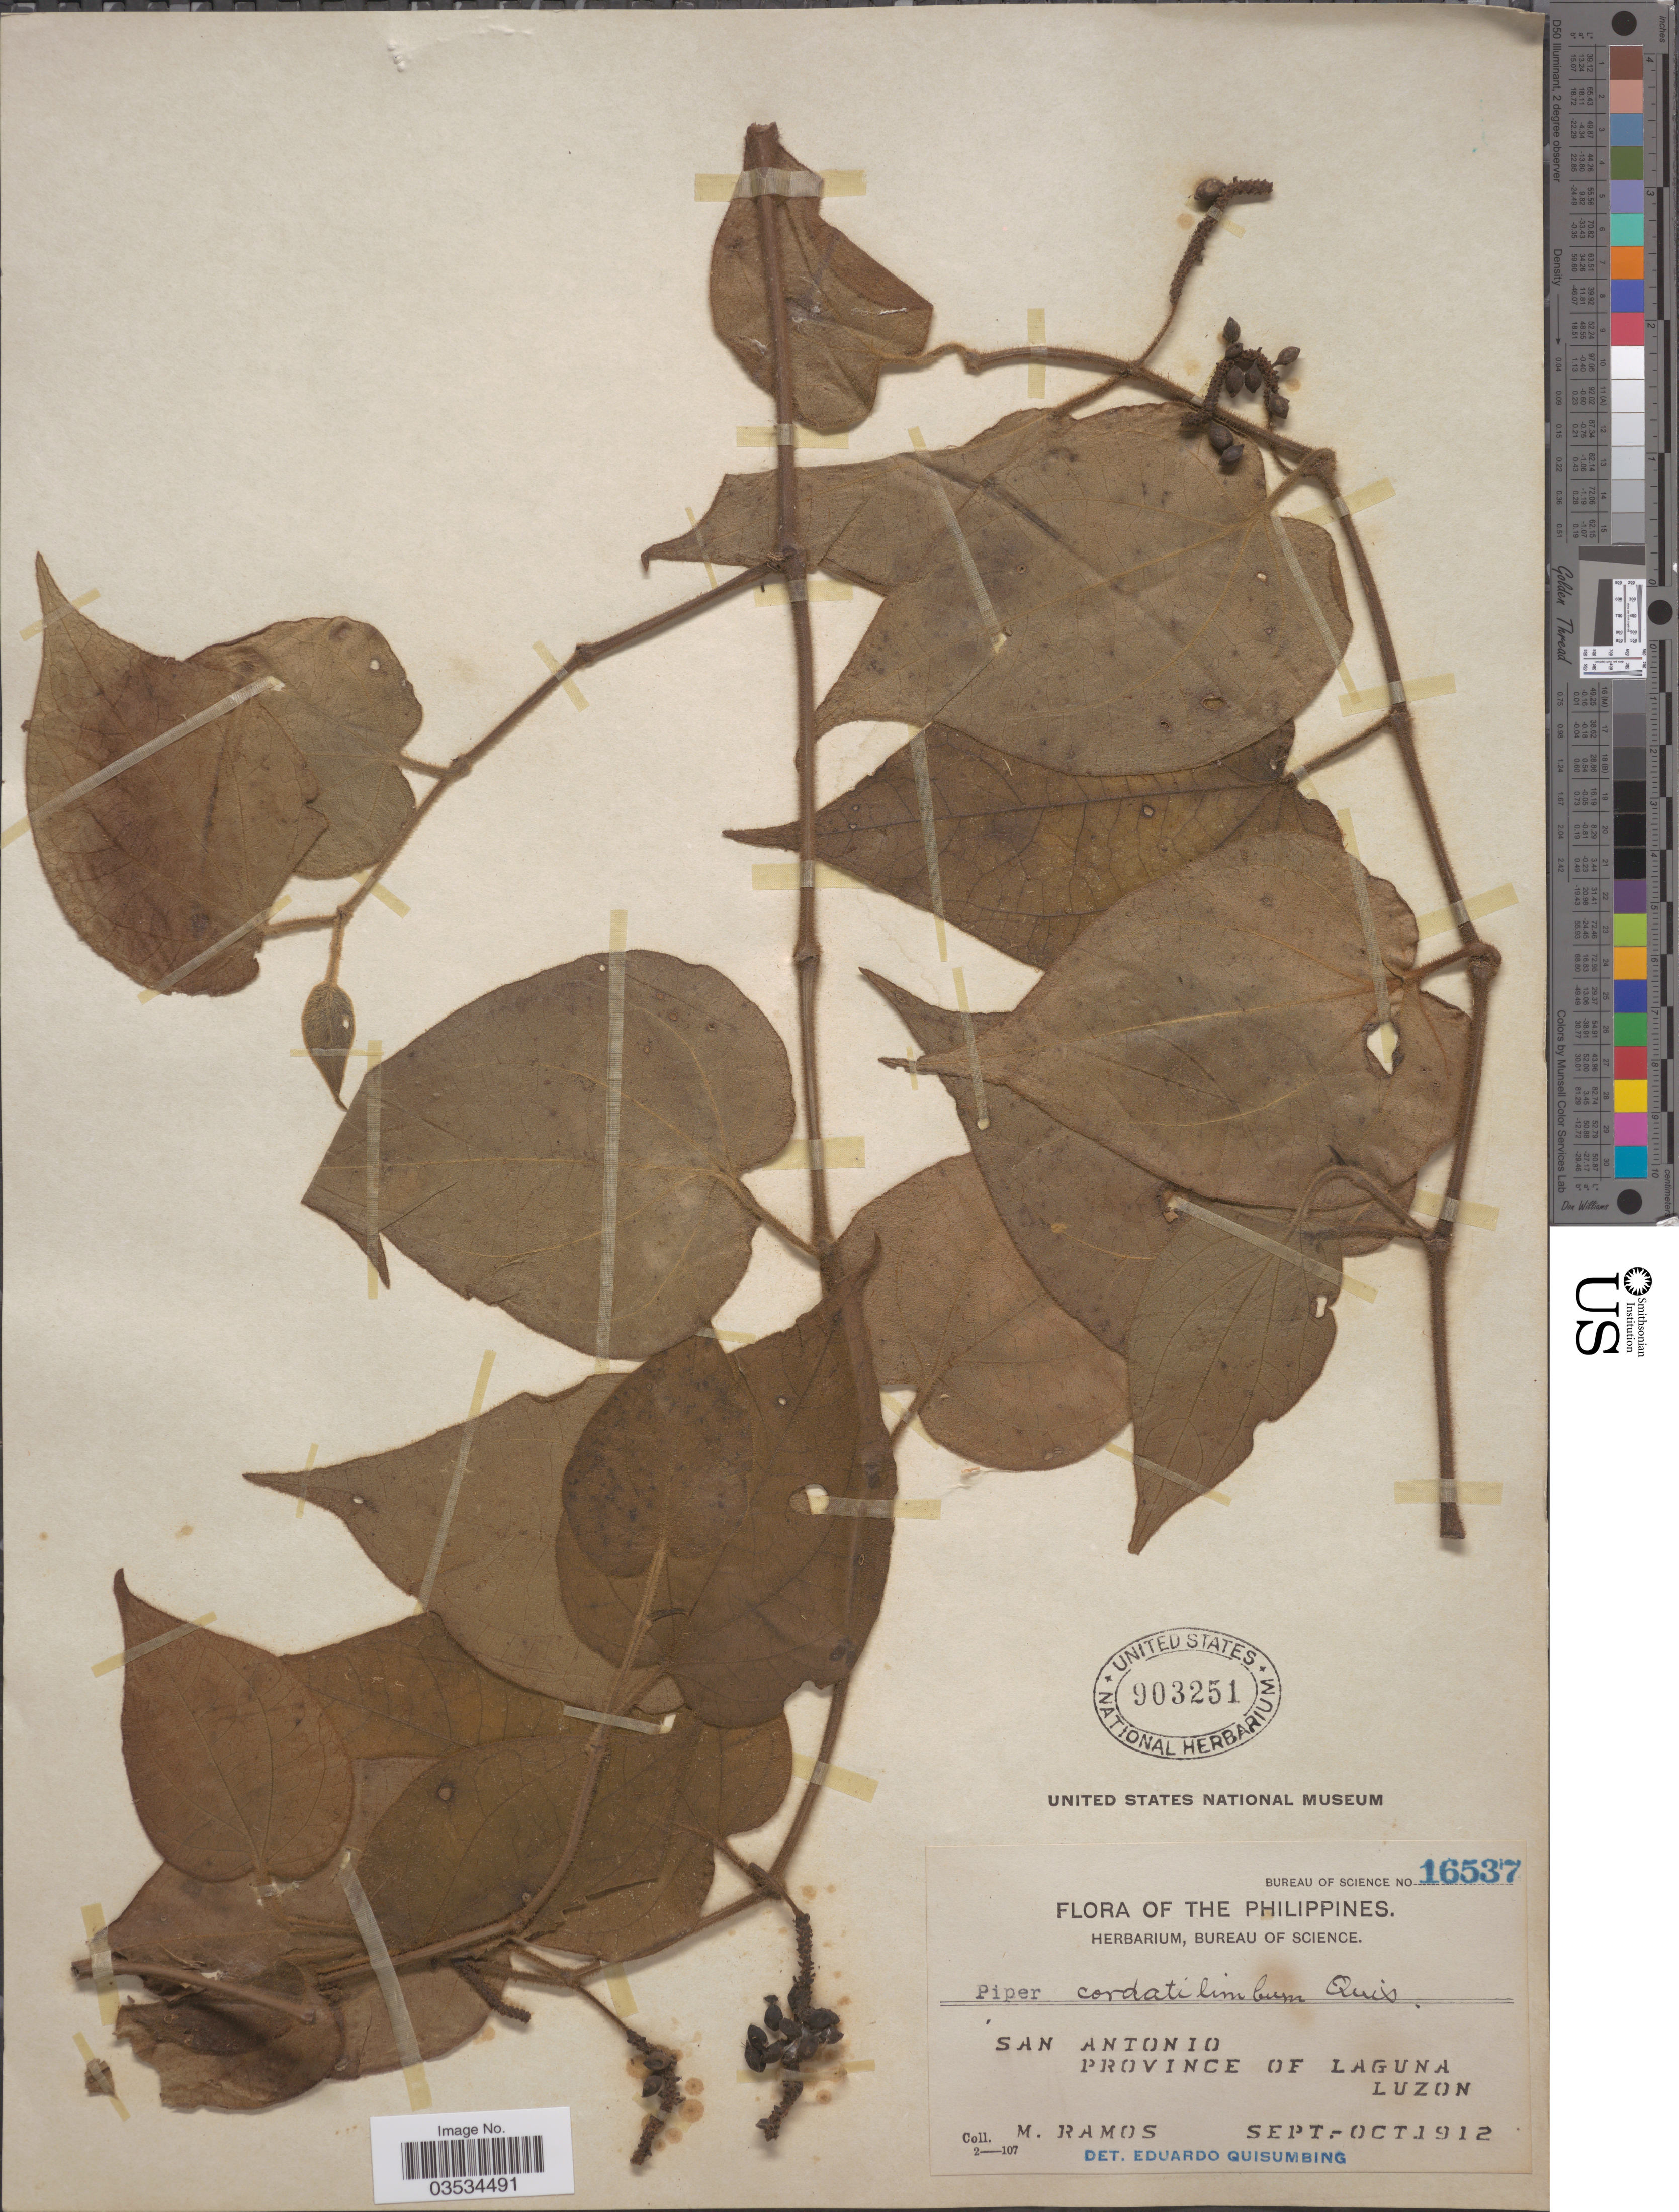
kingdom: Plantae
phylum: Tracheophyta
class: Magnoliopsida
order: Piperales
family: Piperaceae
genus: Piper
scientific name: Piper cordatilimbum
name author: Quisumb.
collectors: M. Ramos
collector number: Bureau of Science 16537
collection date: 1912-09/1912-10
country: Philippines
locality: San Antonio. Province of Laguna. Luzon.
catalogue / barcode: US 903251